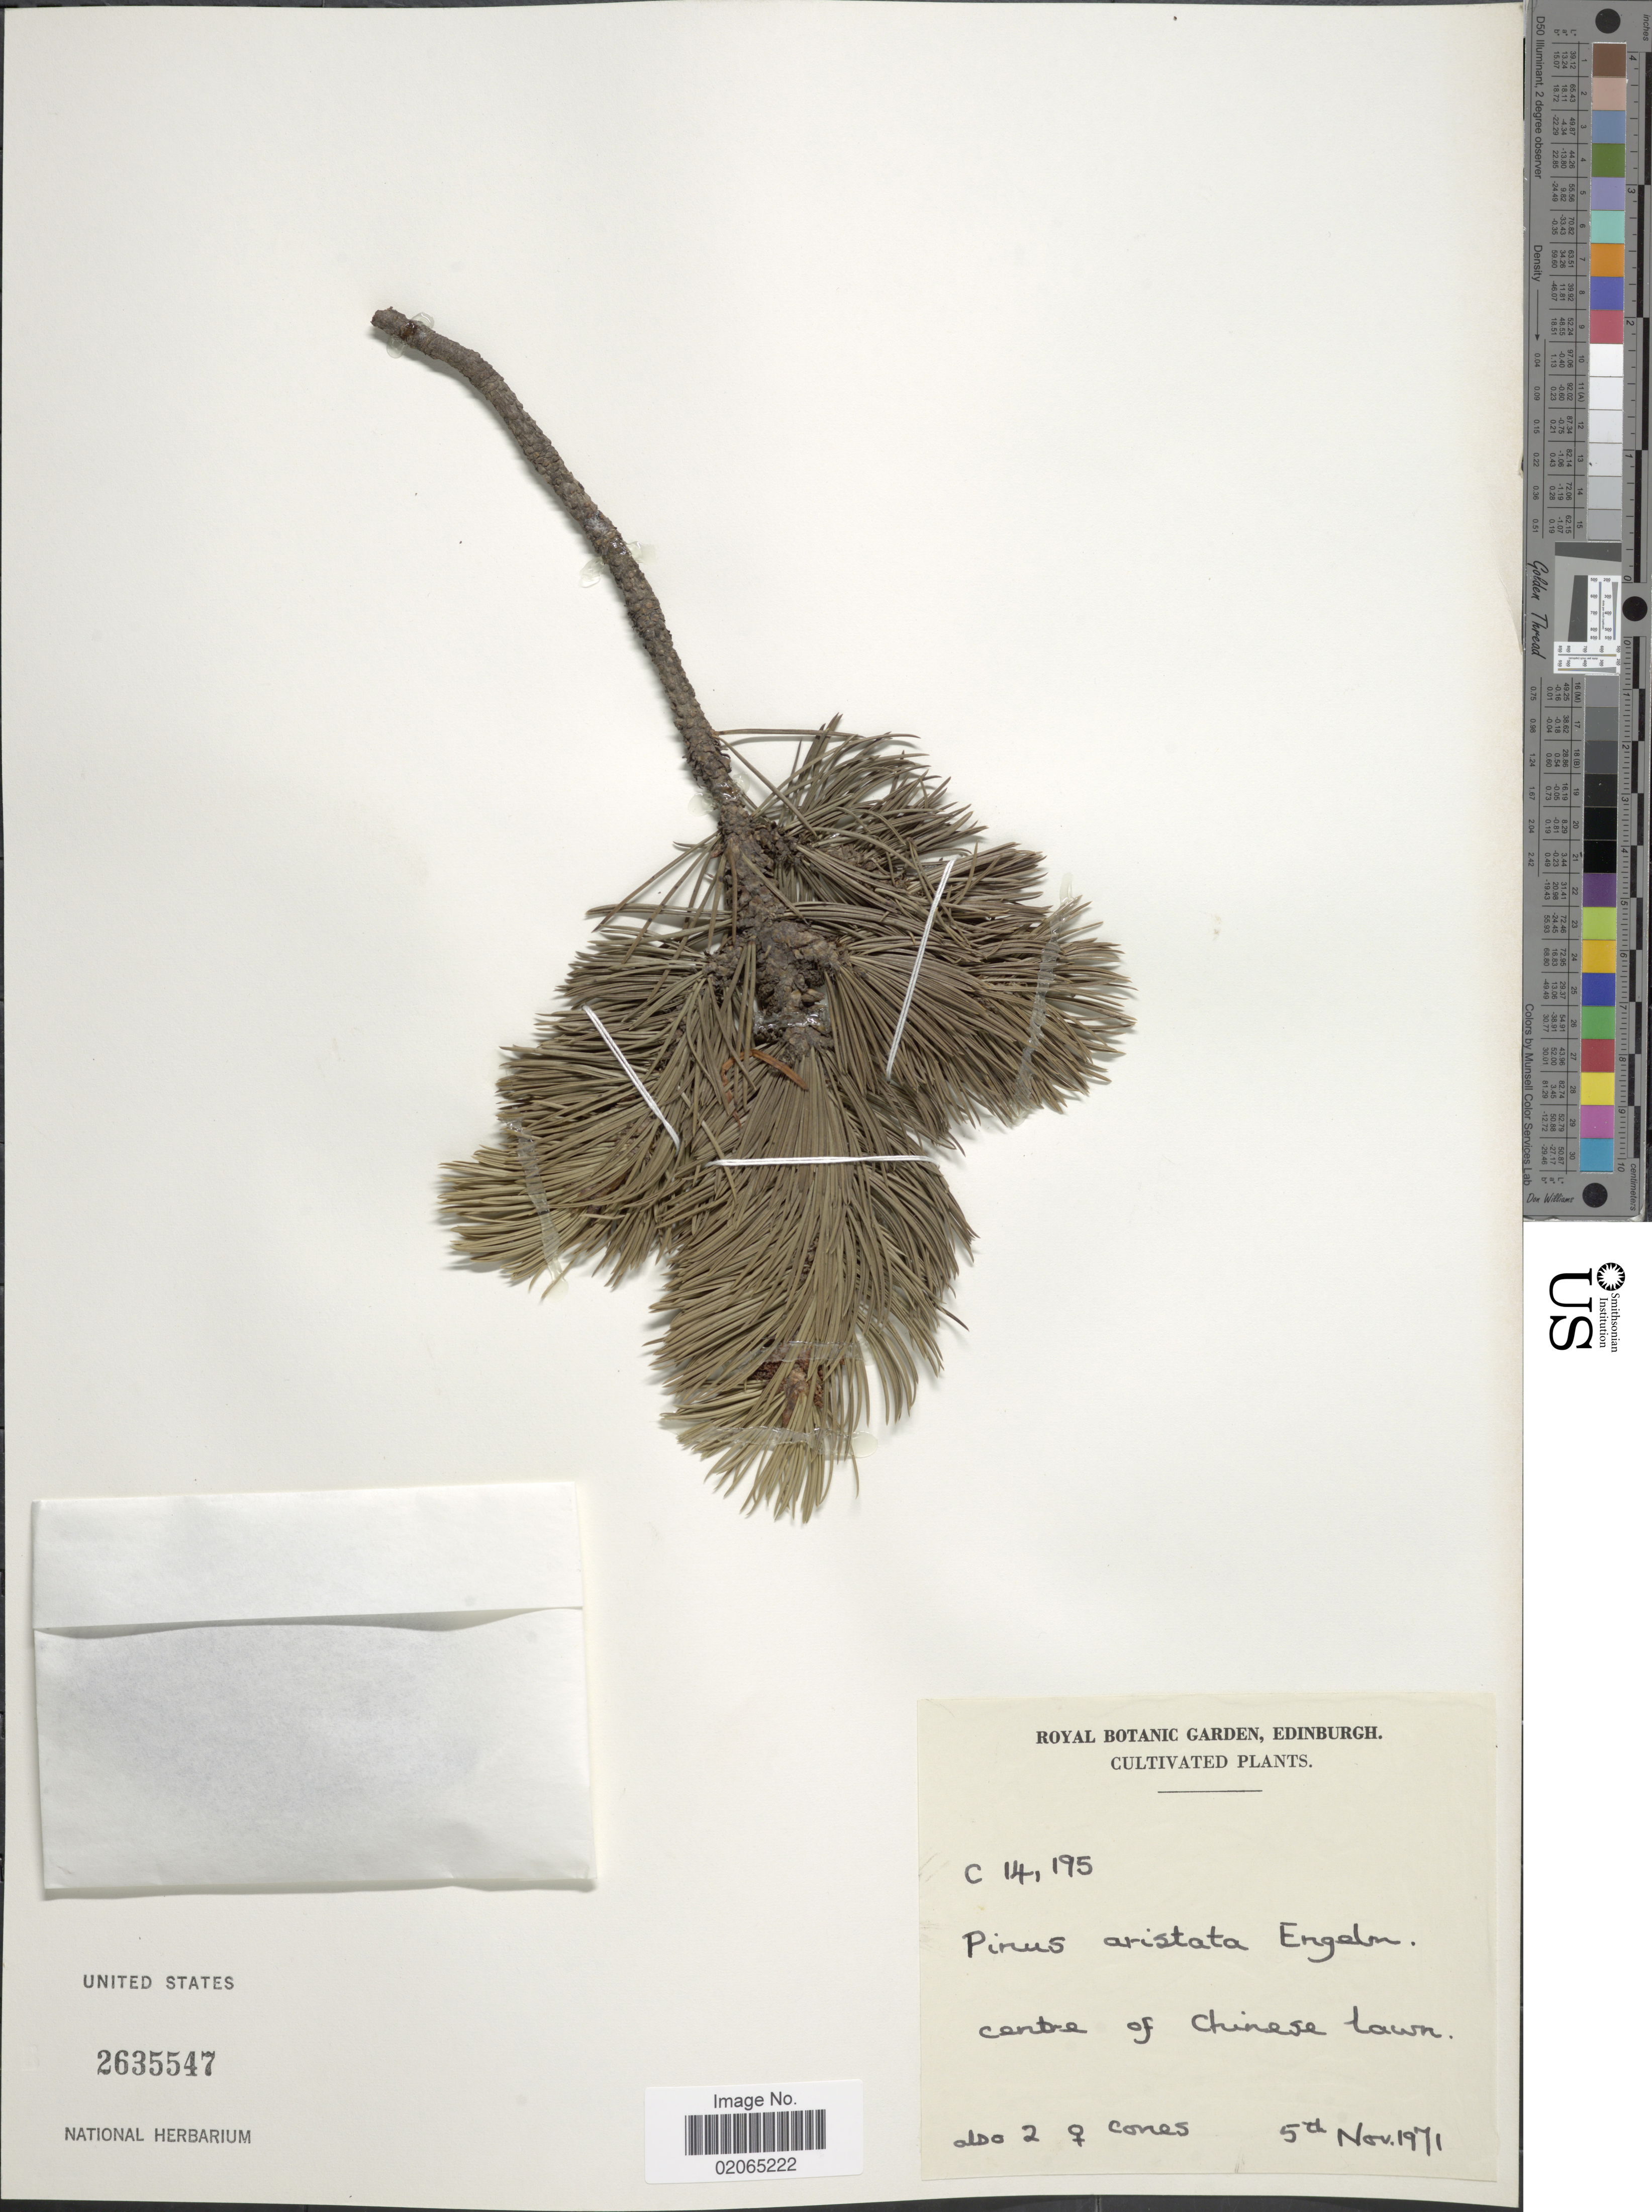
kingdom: Plantae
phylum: Tracheophyta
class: Pinopsida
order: Pinales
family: Pinaceae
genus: Pinus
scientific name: Pinus aristata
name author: Engelm.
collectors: Royal Botanic Garden Edinburgh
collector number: C14195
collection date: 1971-11-05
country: United Kingdom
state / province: Scotland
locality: Centre of Chinese lawn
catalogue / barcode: US 2635547